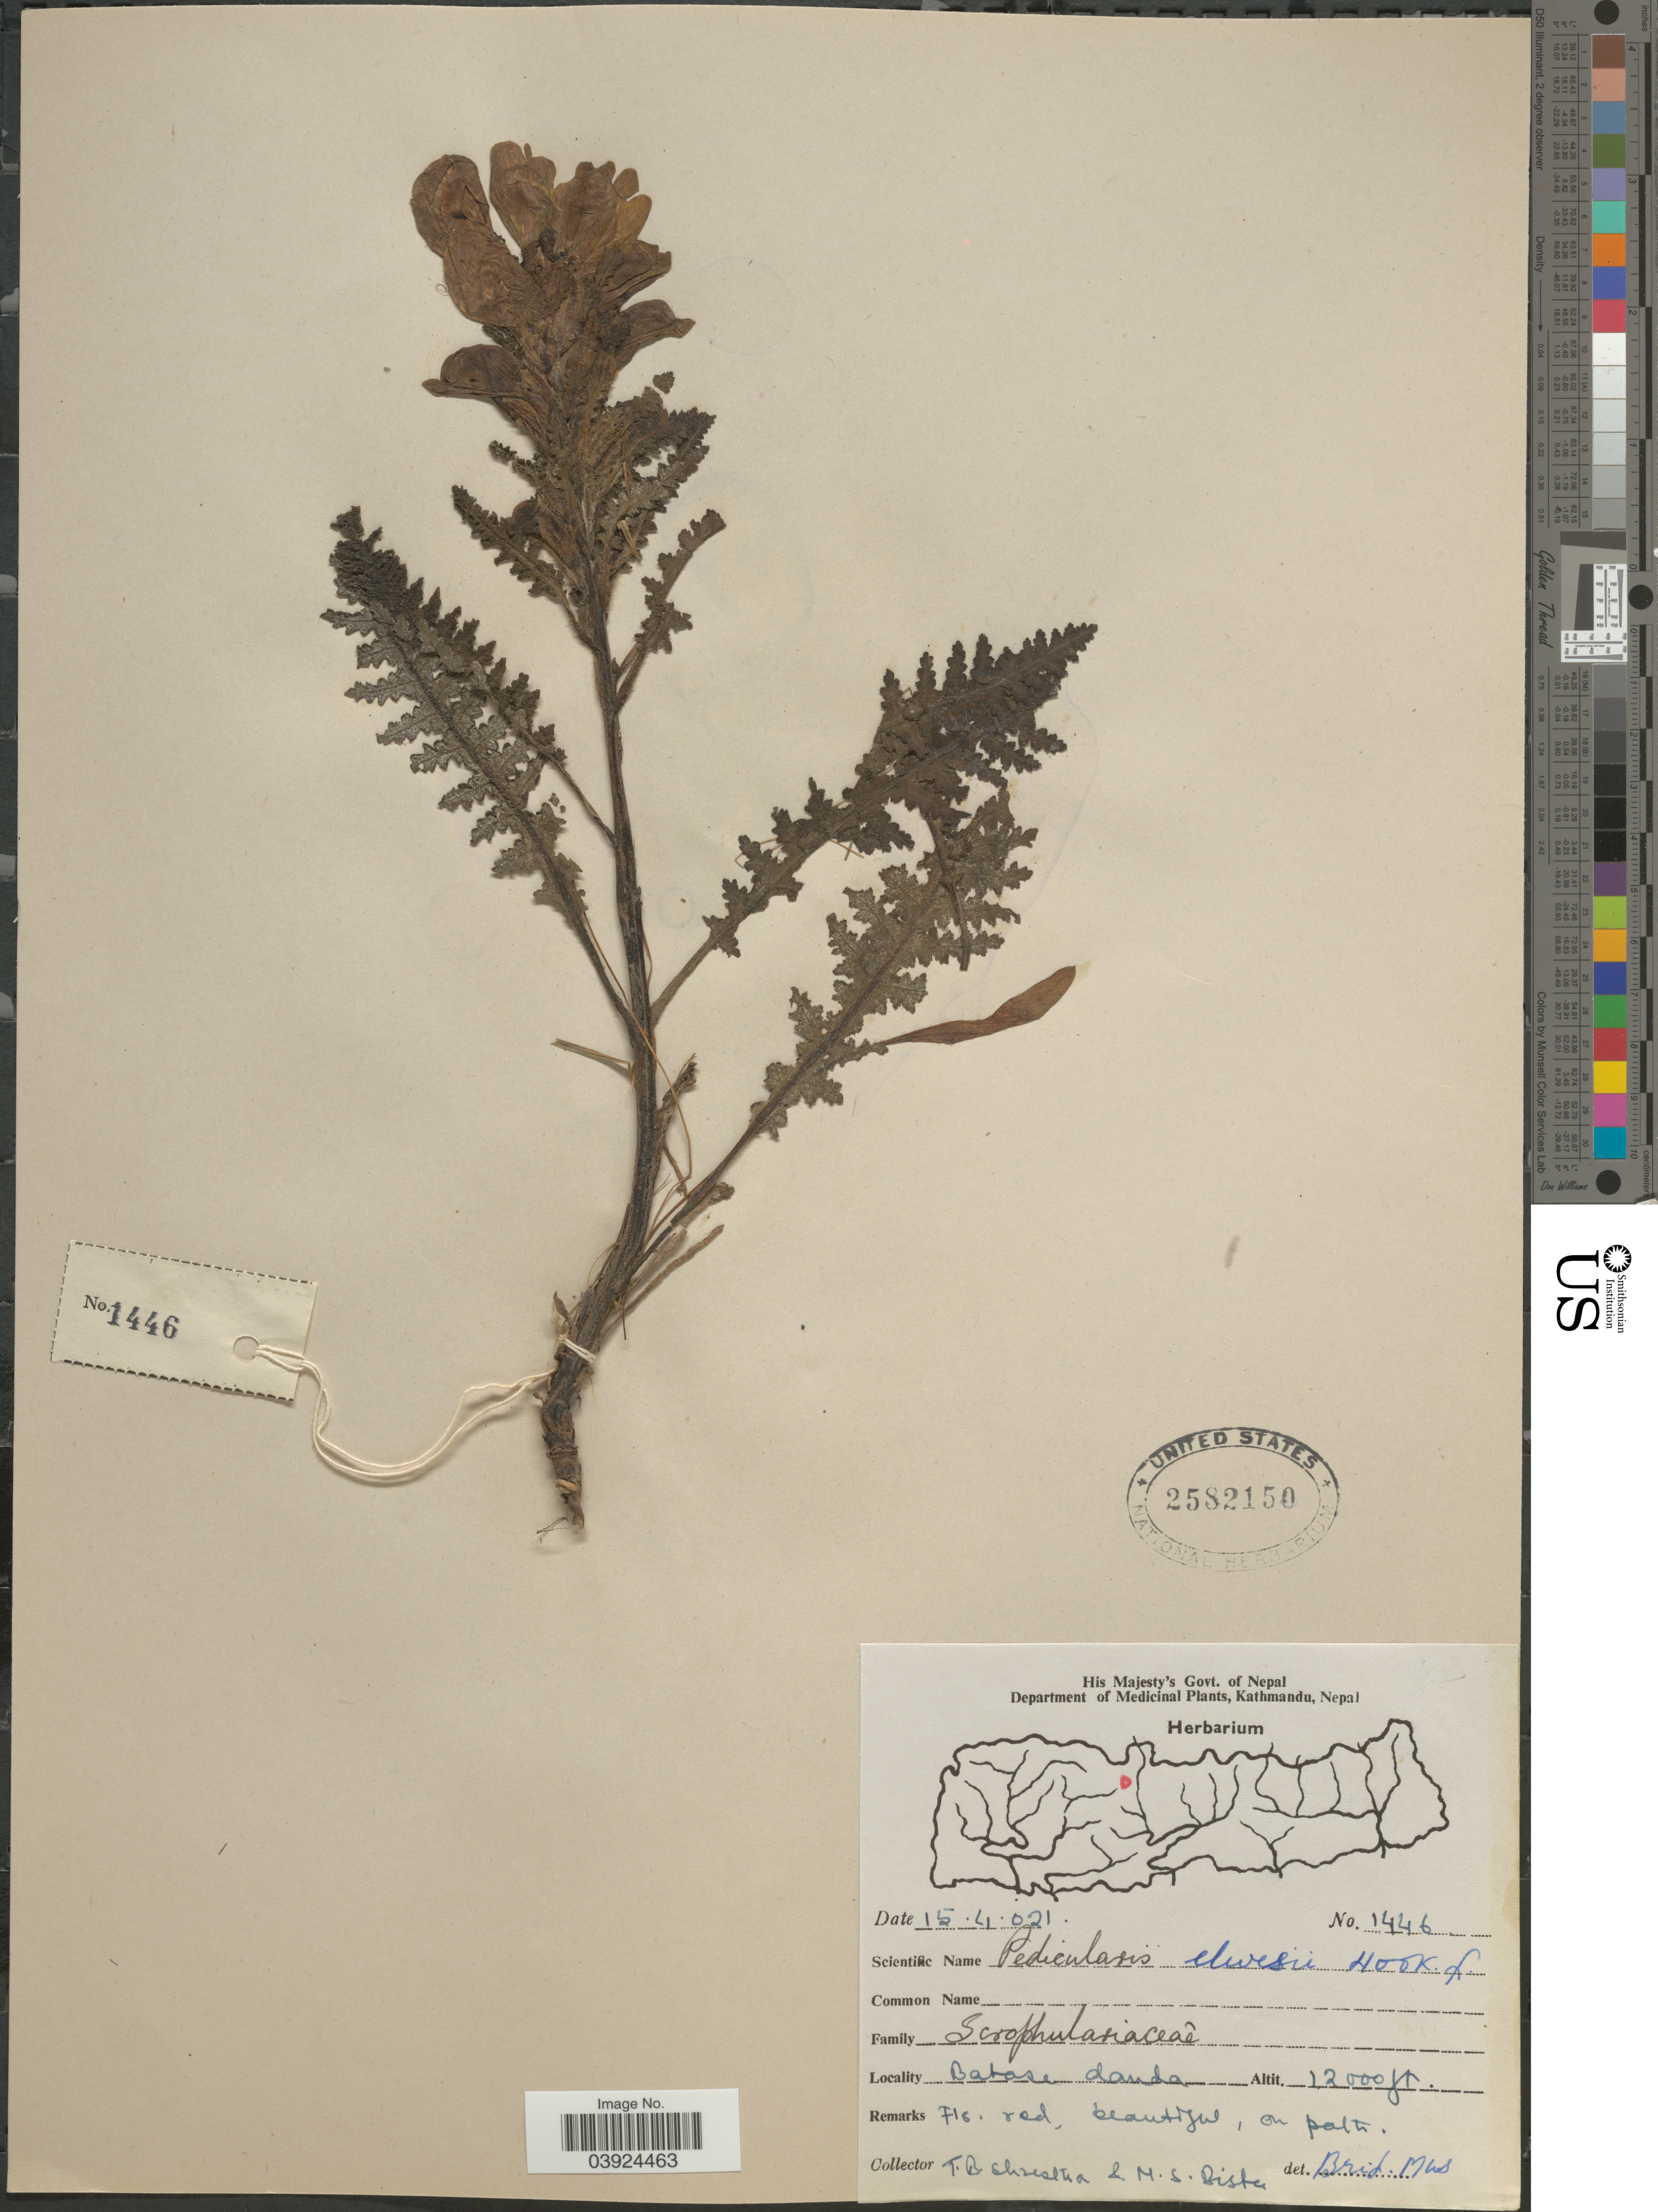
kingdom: Plantae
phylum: Tracheophyta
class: Magnoliopsida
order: Lamiales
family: Orobanchaceae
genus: Pedicularis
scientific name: Pedicularis elwesii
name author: Hook. f.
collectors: T. B. Shrestha & M. Bista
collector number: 1446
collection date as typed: Transcribed d/m/y: 15/4/21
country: Nepal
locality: Batase danda.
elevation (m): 3658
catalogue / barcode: US 2582150